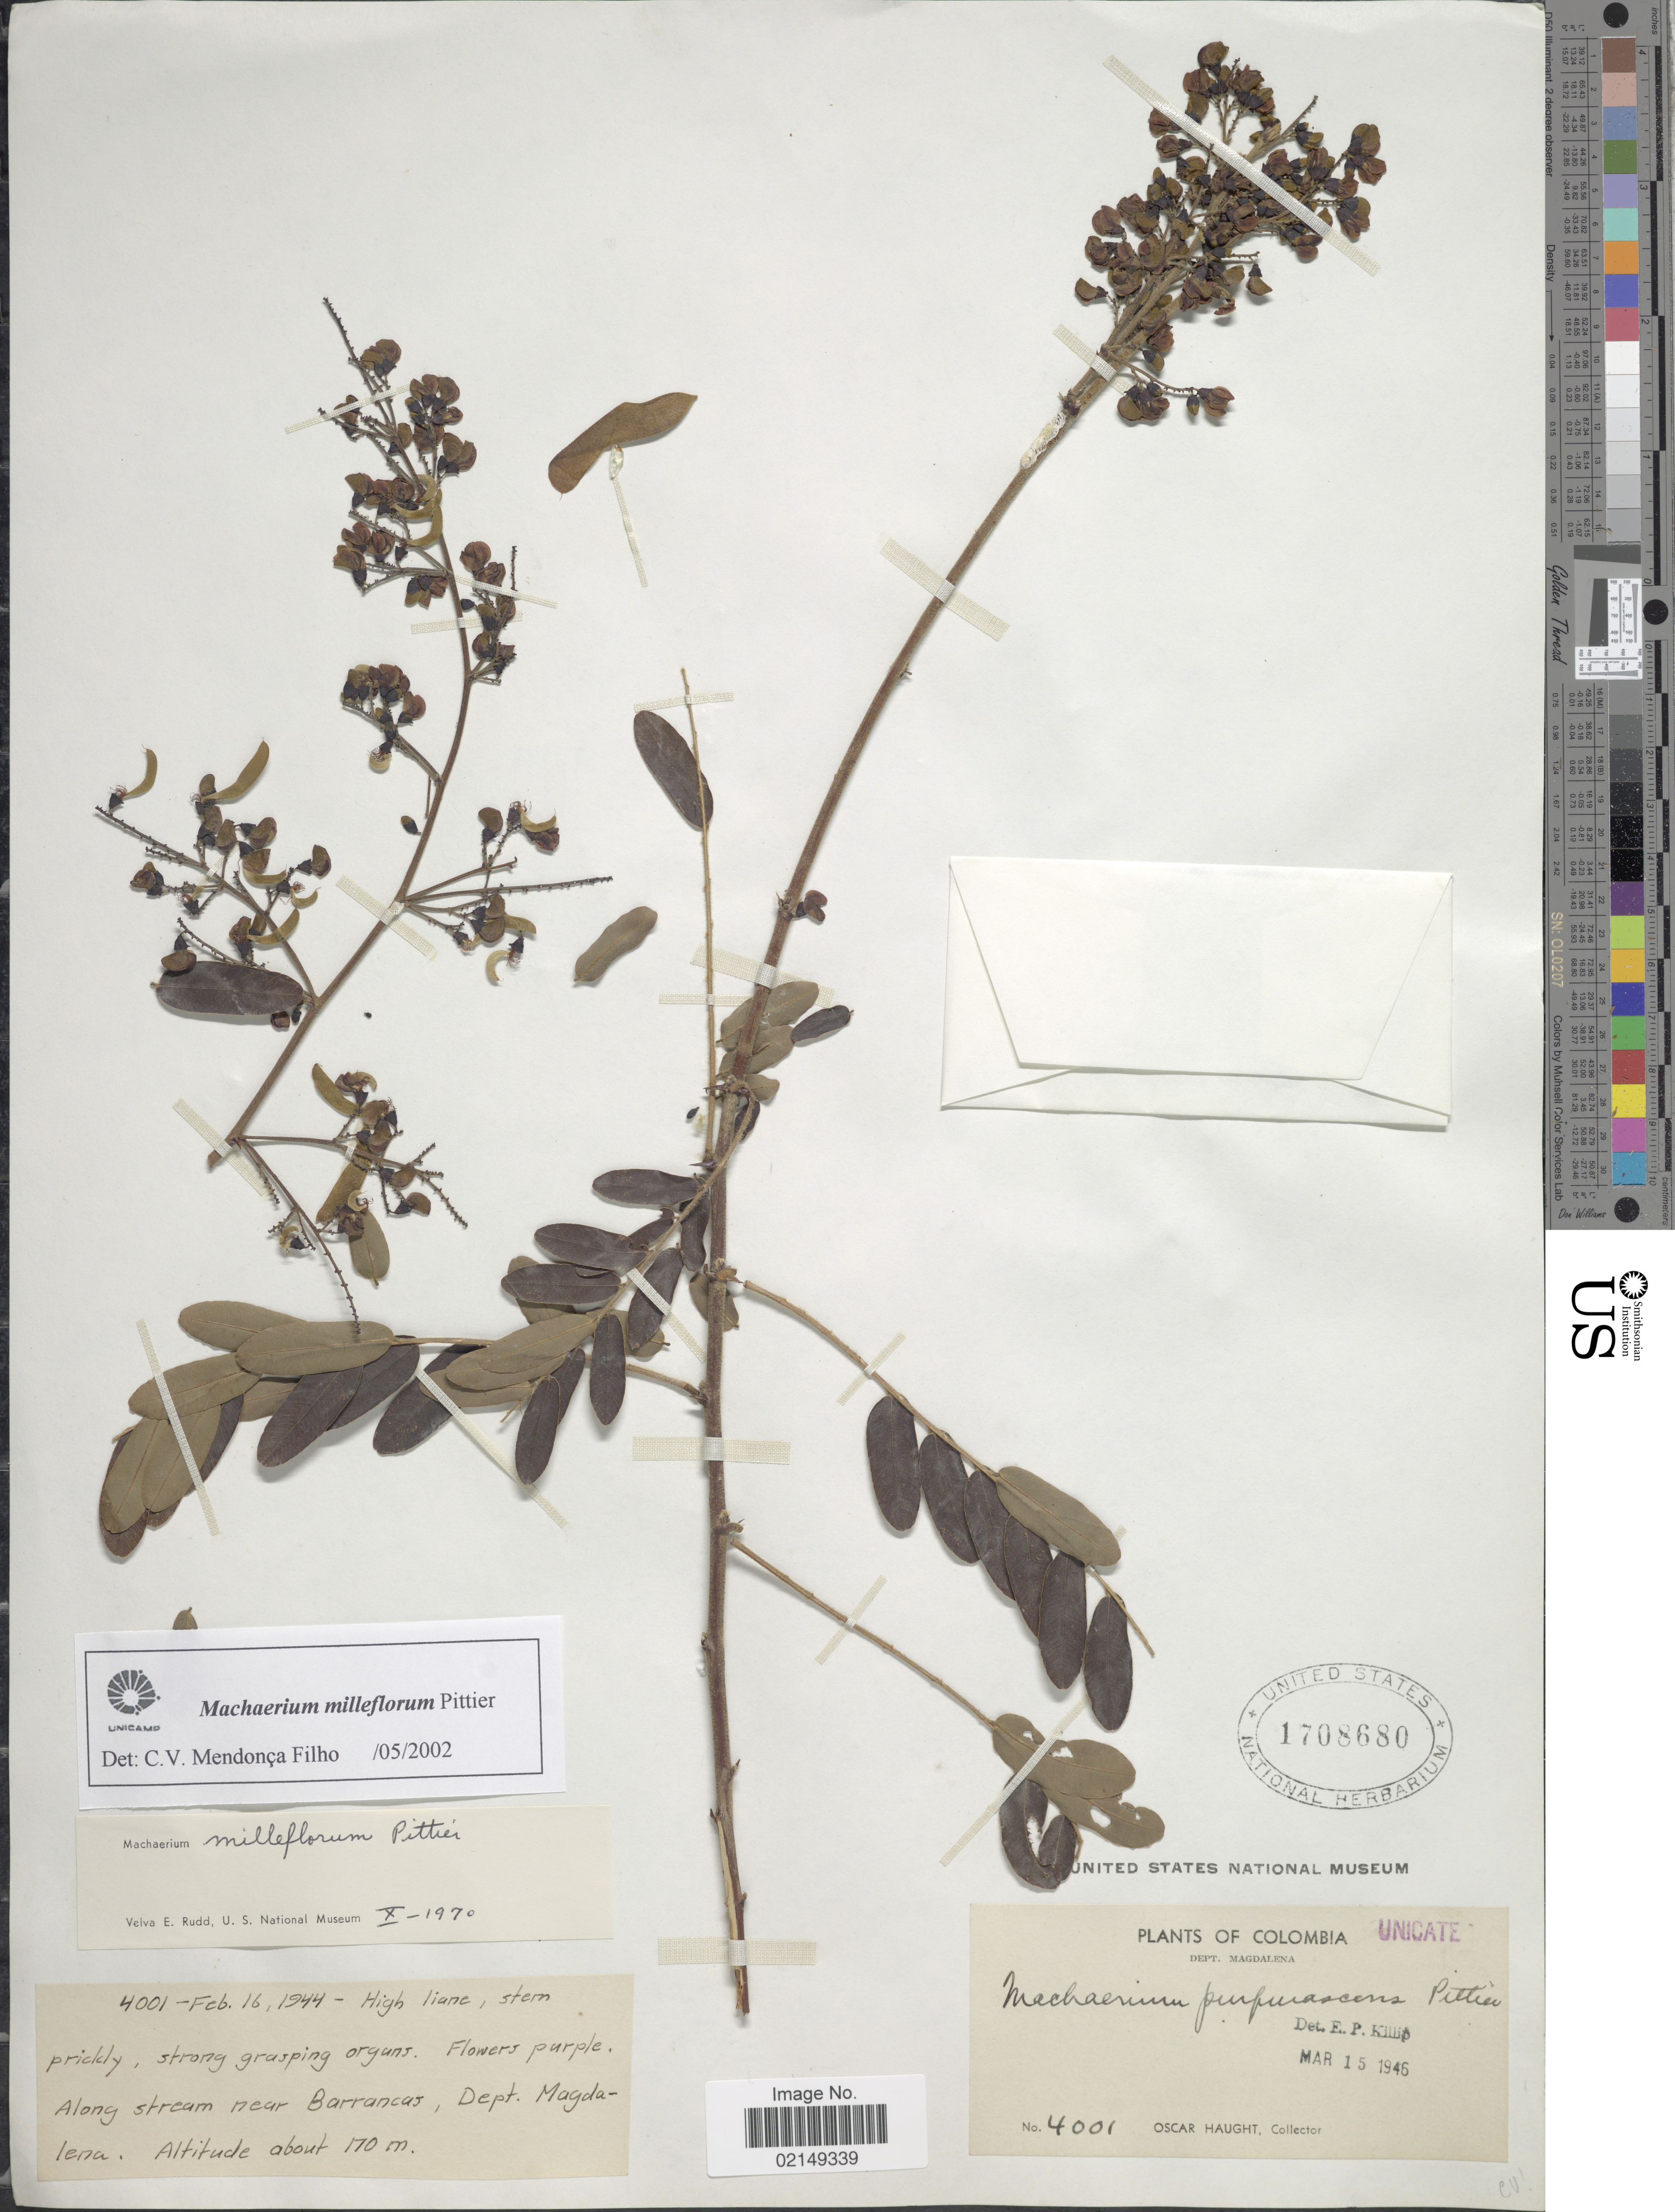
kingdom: Plantae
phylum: Tracheophyta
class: Magnoliopsida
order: Fabales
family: Fabaceae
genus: Machaerium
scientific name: Machaerium milleflorum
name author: Pittier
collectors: O. L. Haught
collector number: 4001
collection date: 1944-02-16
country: Colombia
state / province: Magdalena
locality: Near Barrancas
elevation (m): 170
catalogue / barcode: US 1708680